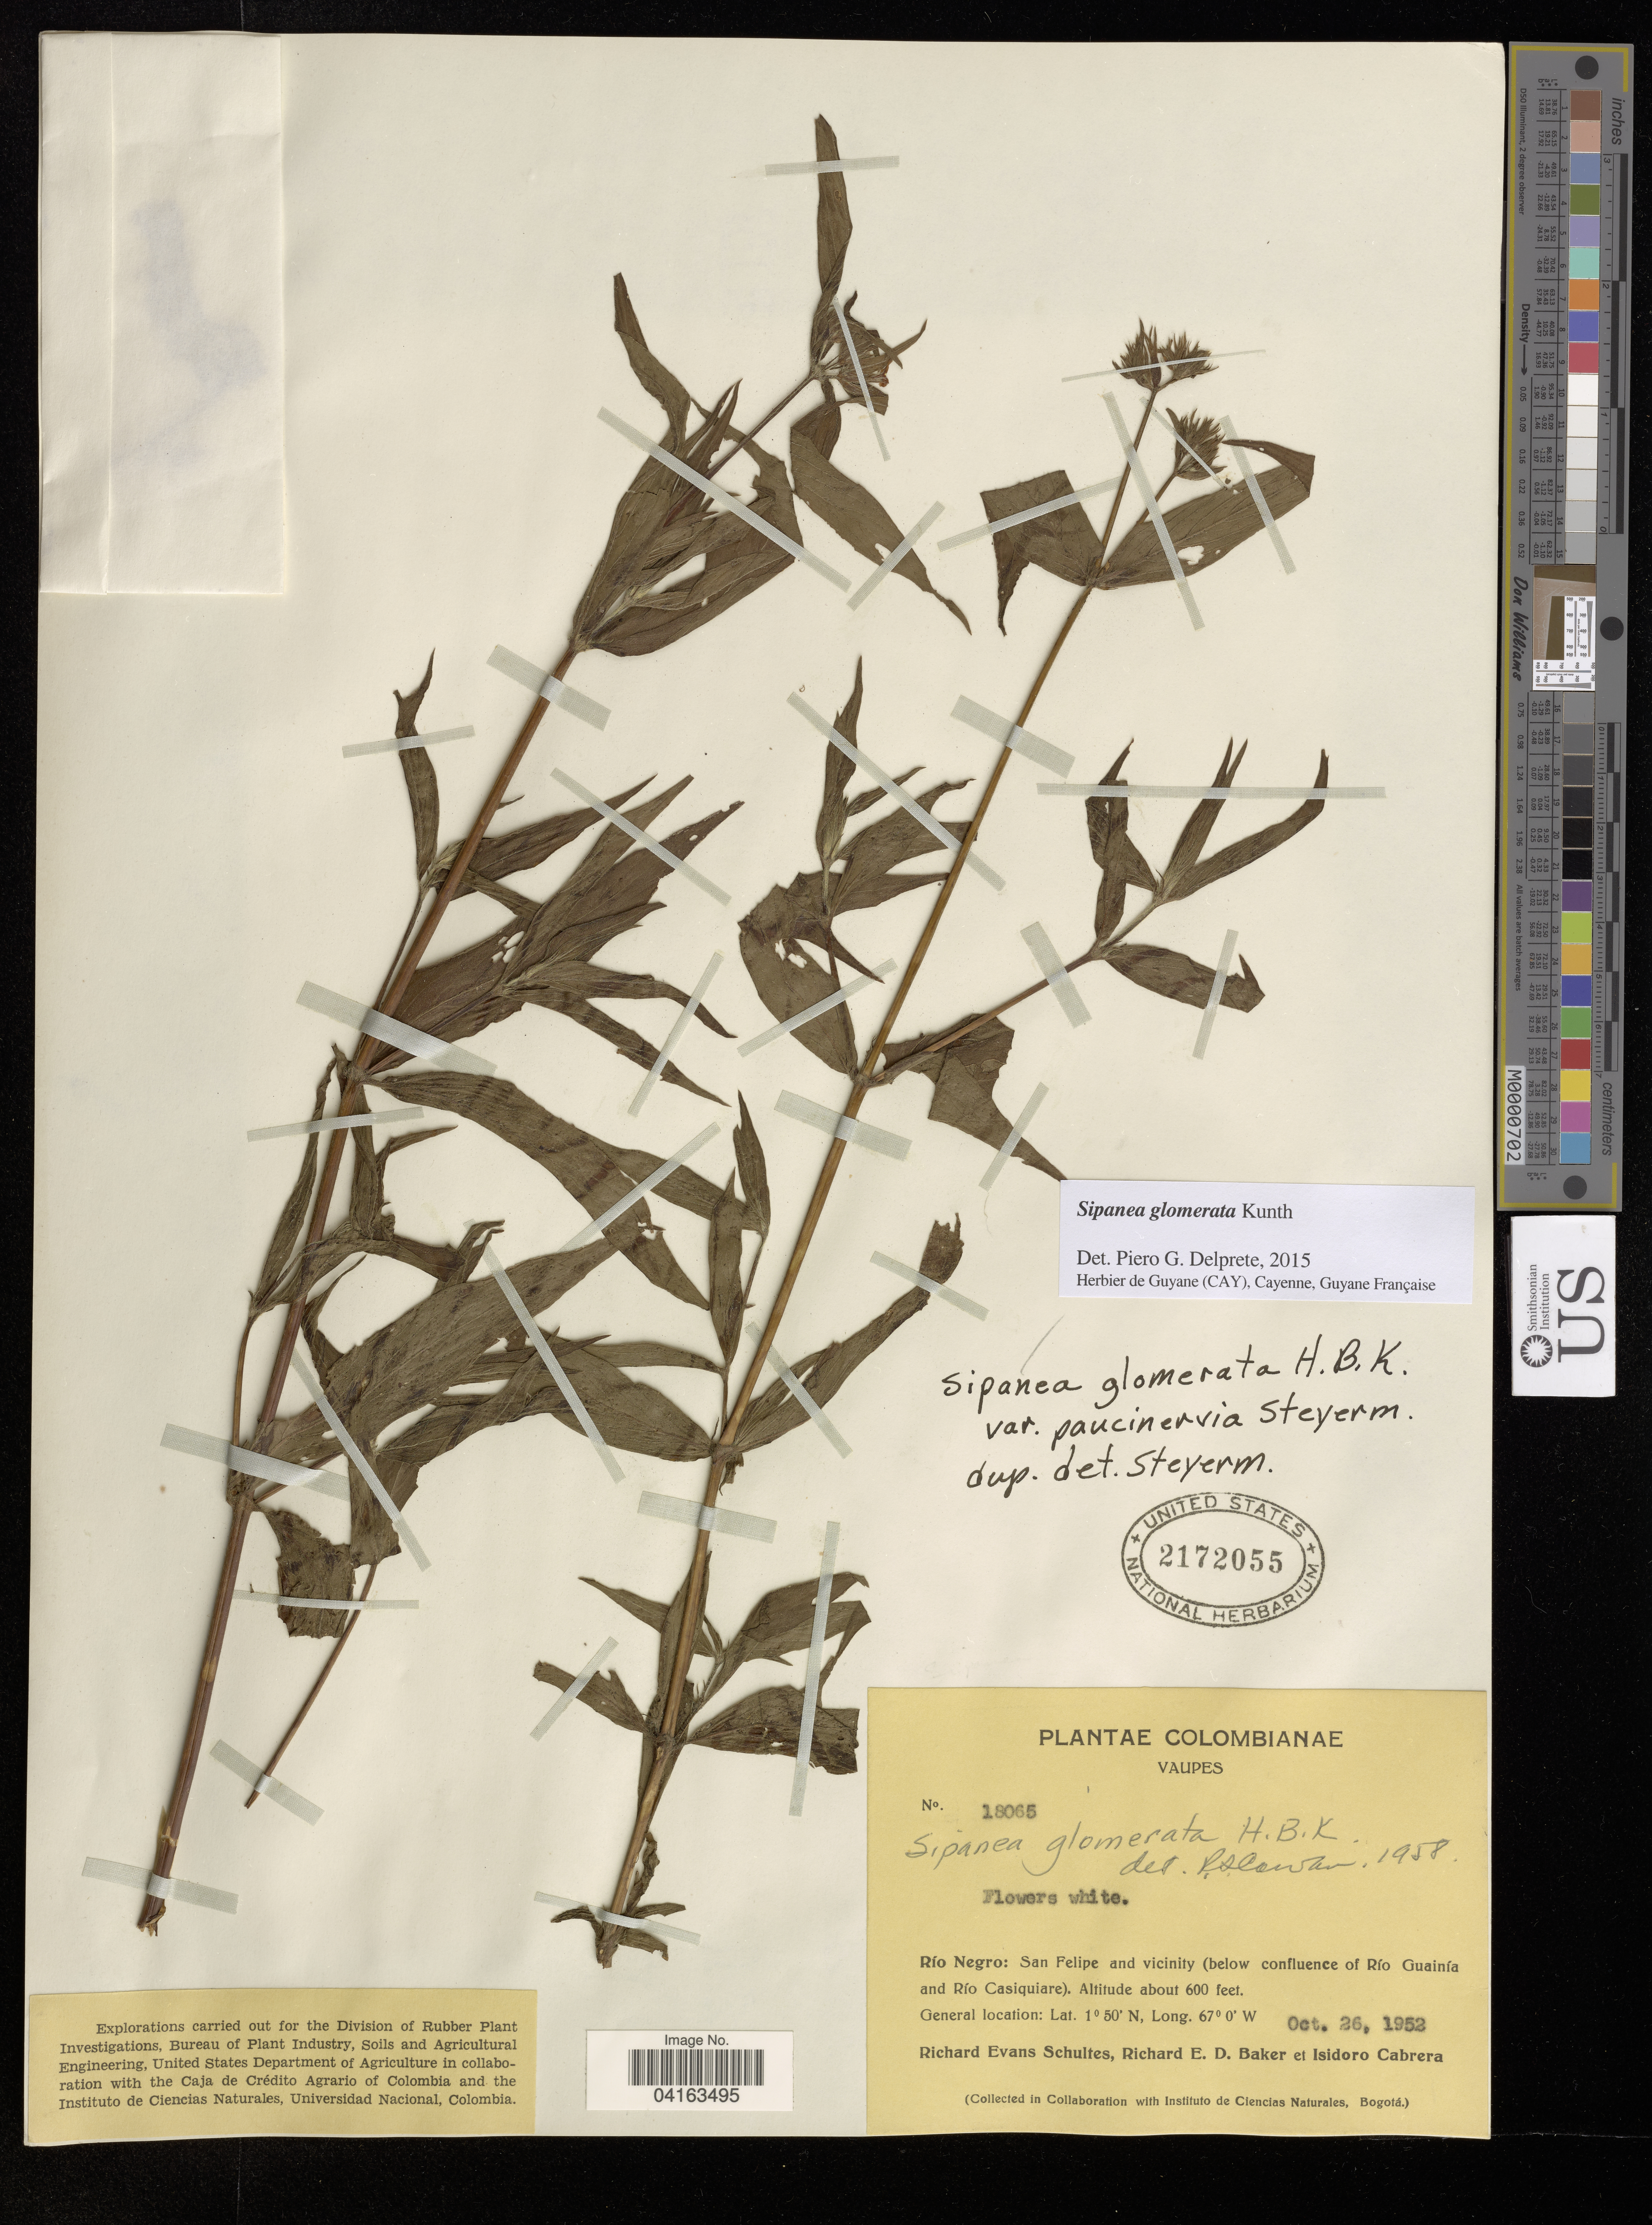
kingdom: Plantae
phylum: Tracheophyta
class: Magnoliopsida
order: Gentianales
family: Rubiaceae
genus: Sipanea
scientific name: Sipanea glomerata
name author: Kunth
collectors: R. Schultes, R. E. D. Baker & I. Cabrera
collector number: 18065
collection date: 1952-10-26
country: Colombia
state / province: Vaupés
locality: Río Negro: San Felipe and vicinity (below confluence of Río Guainía and Río Casiquiare).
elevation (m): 183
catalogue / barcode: US 2172055